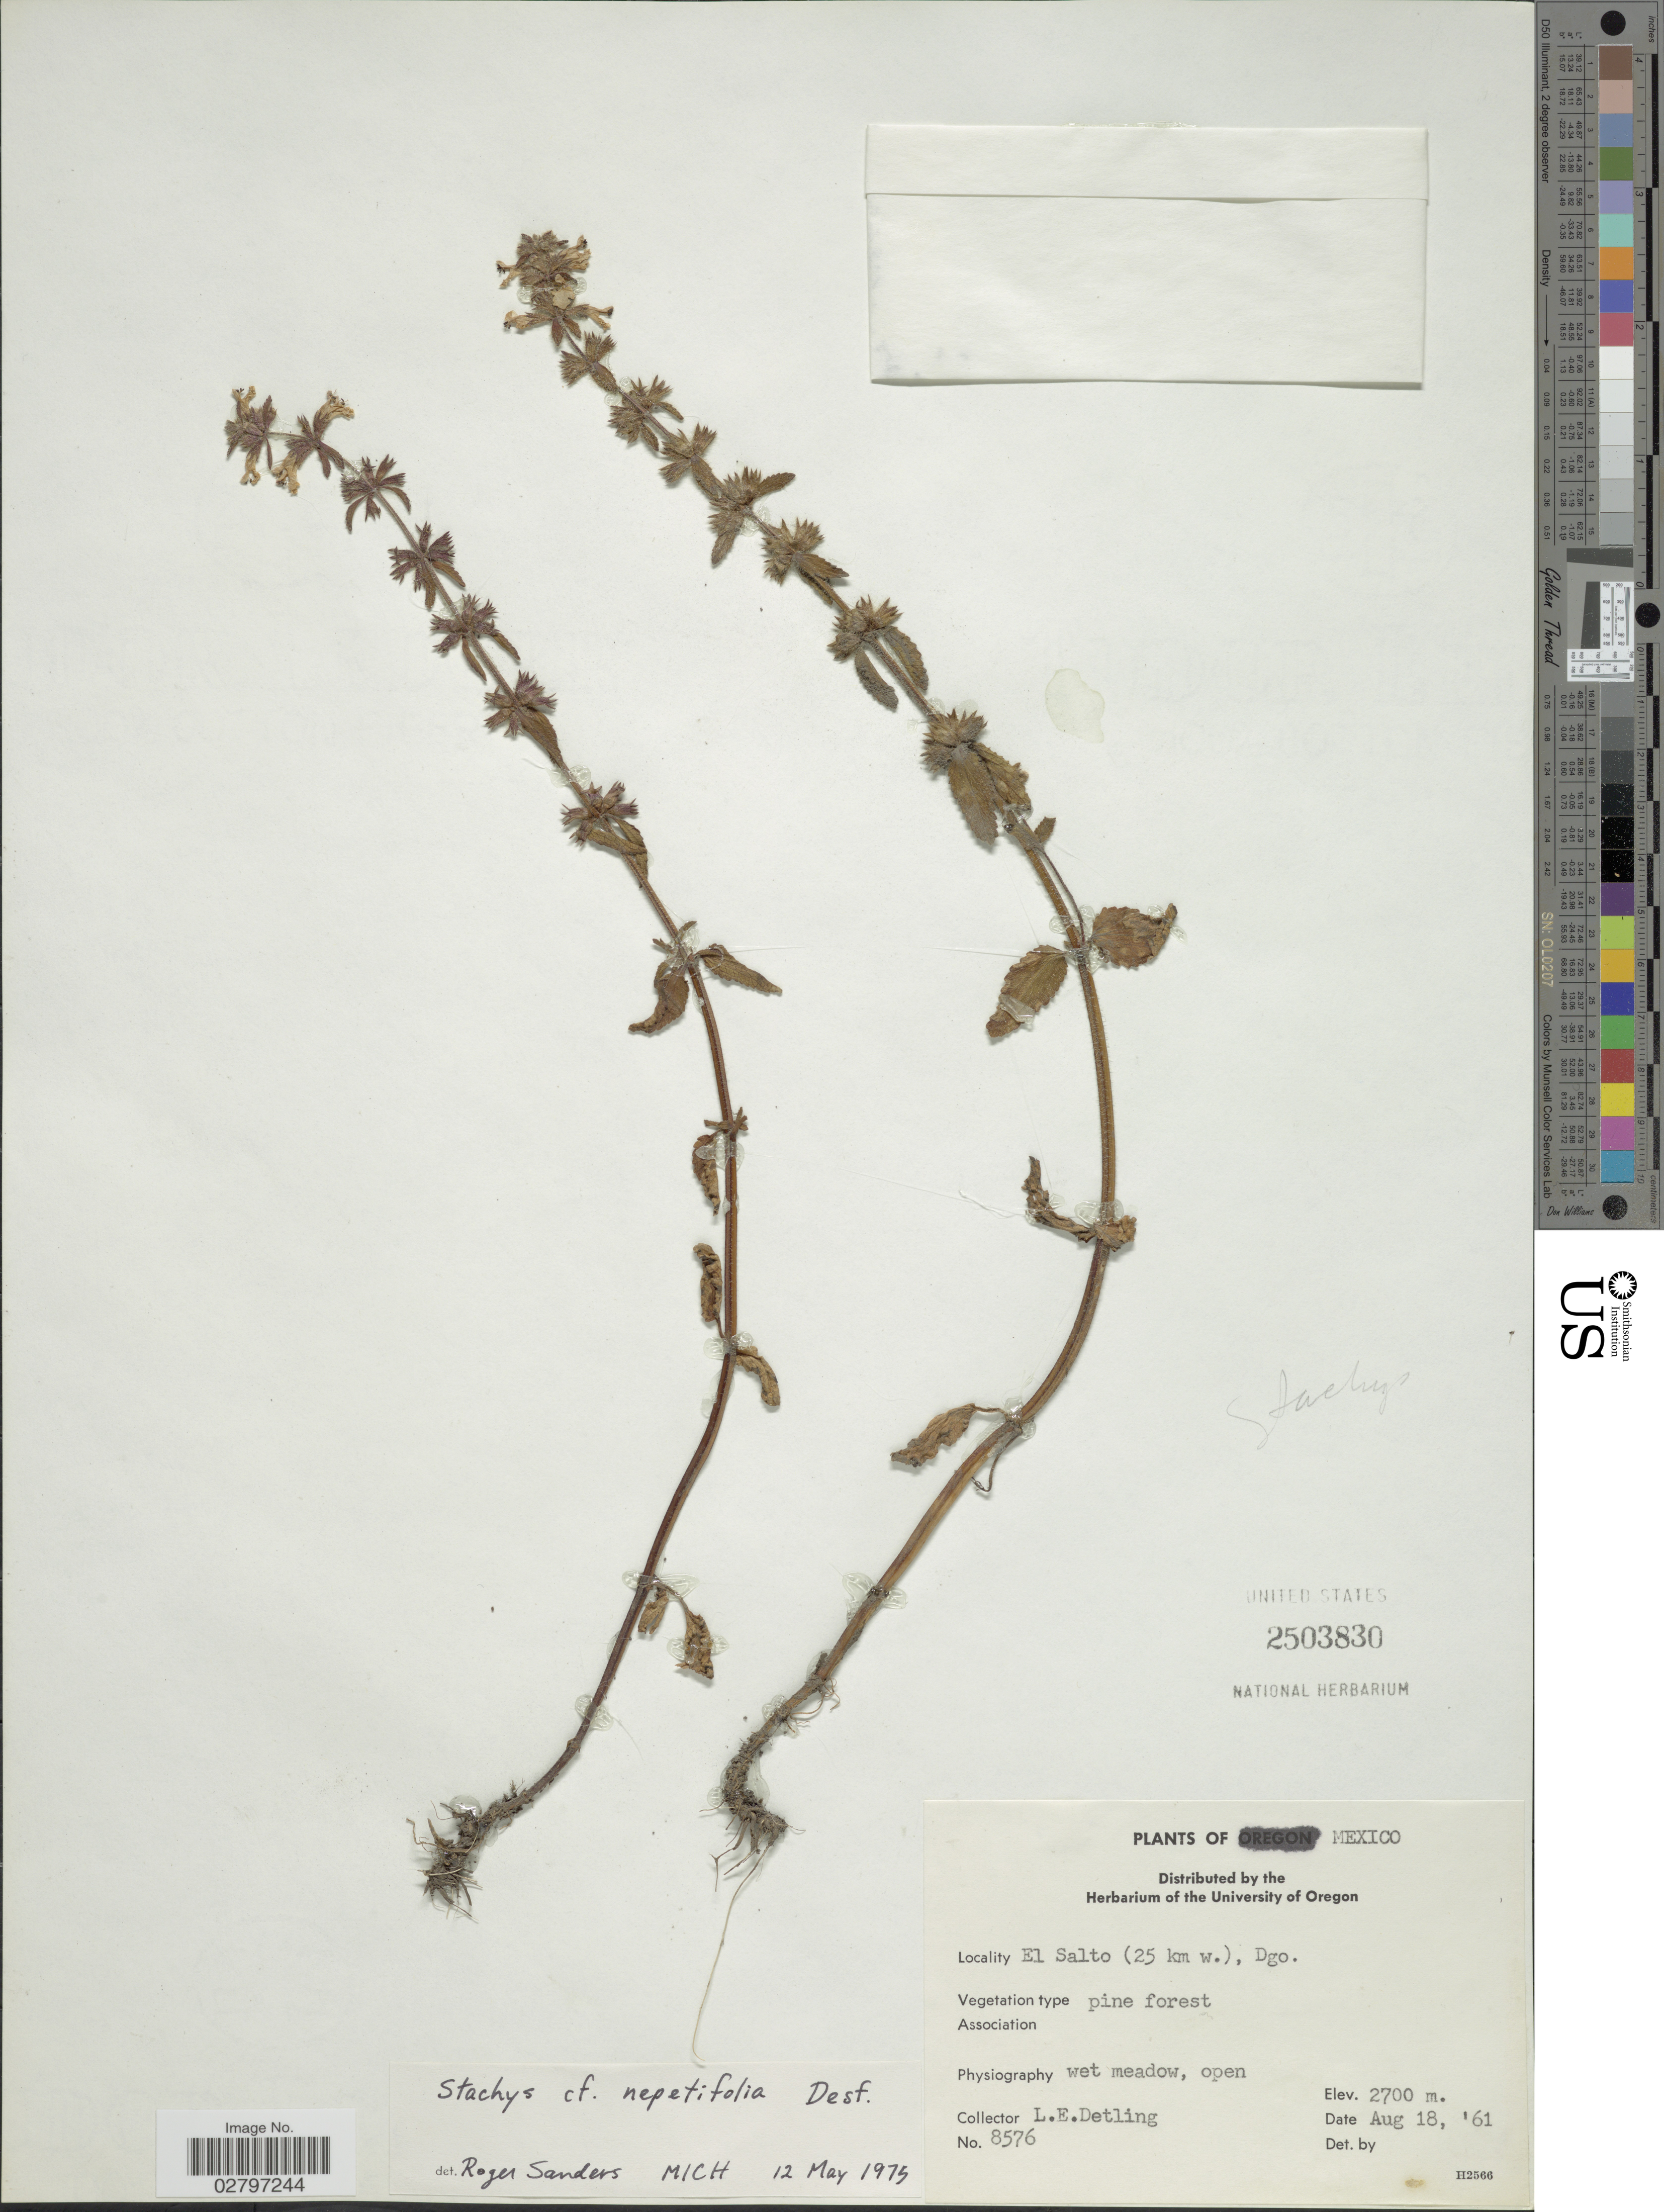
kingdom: Plantae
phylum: Tracheophyta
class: Magnoliopsida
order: Lamiales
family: Lamiaceae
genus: Stachys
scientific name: Stachys nepetifolia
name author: Desf.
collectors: L. E. Detling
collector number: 8576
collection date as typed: Transcribed d/m/y: 18/8/61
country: Mexico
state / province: Durango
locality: El Salto (25 km w.).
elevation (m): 2700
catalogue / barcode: US 2503830